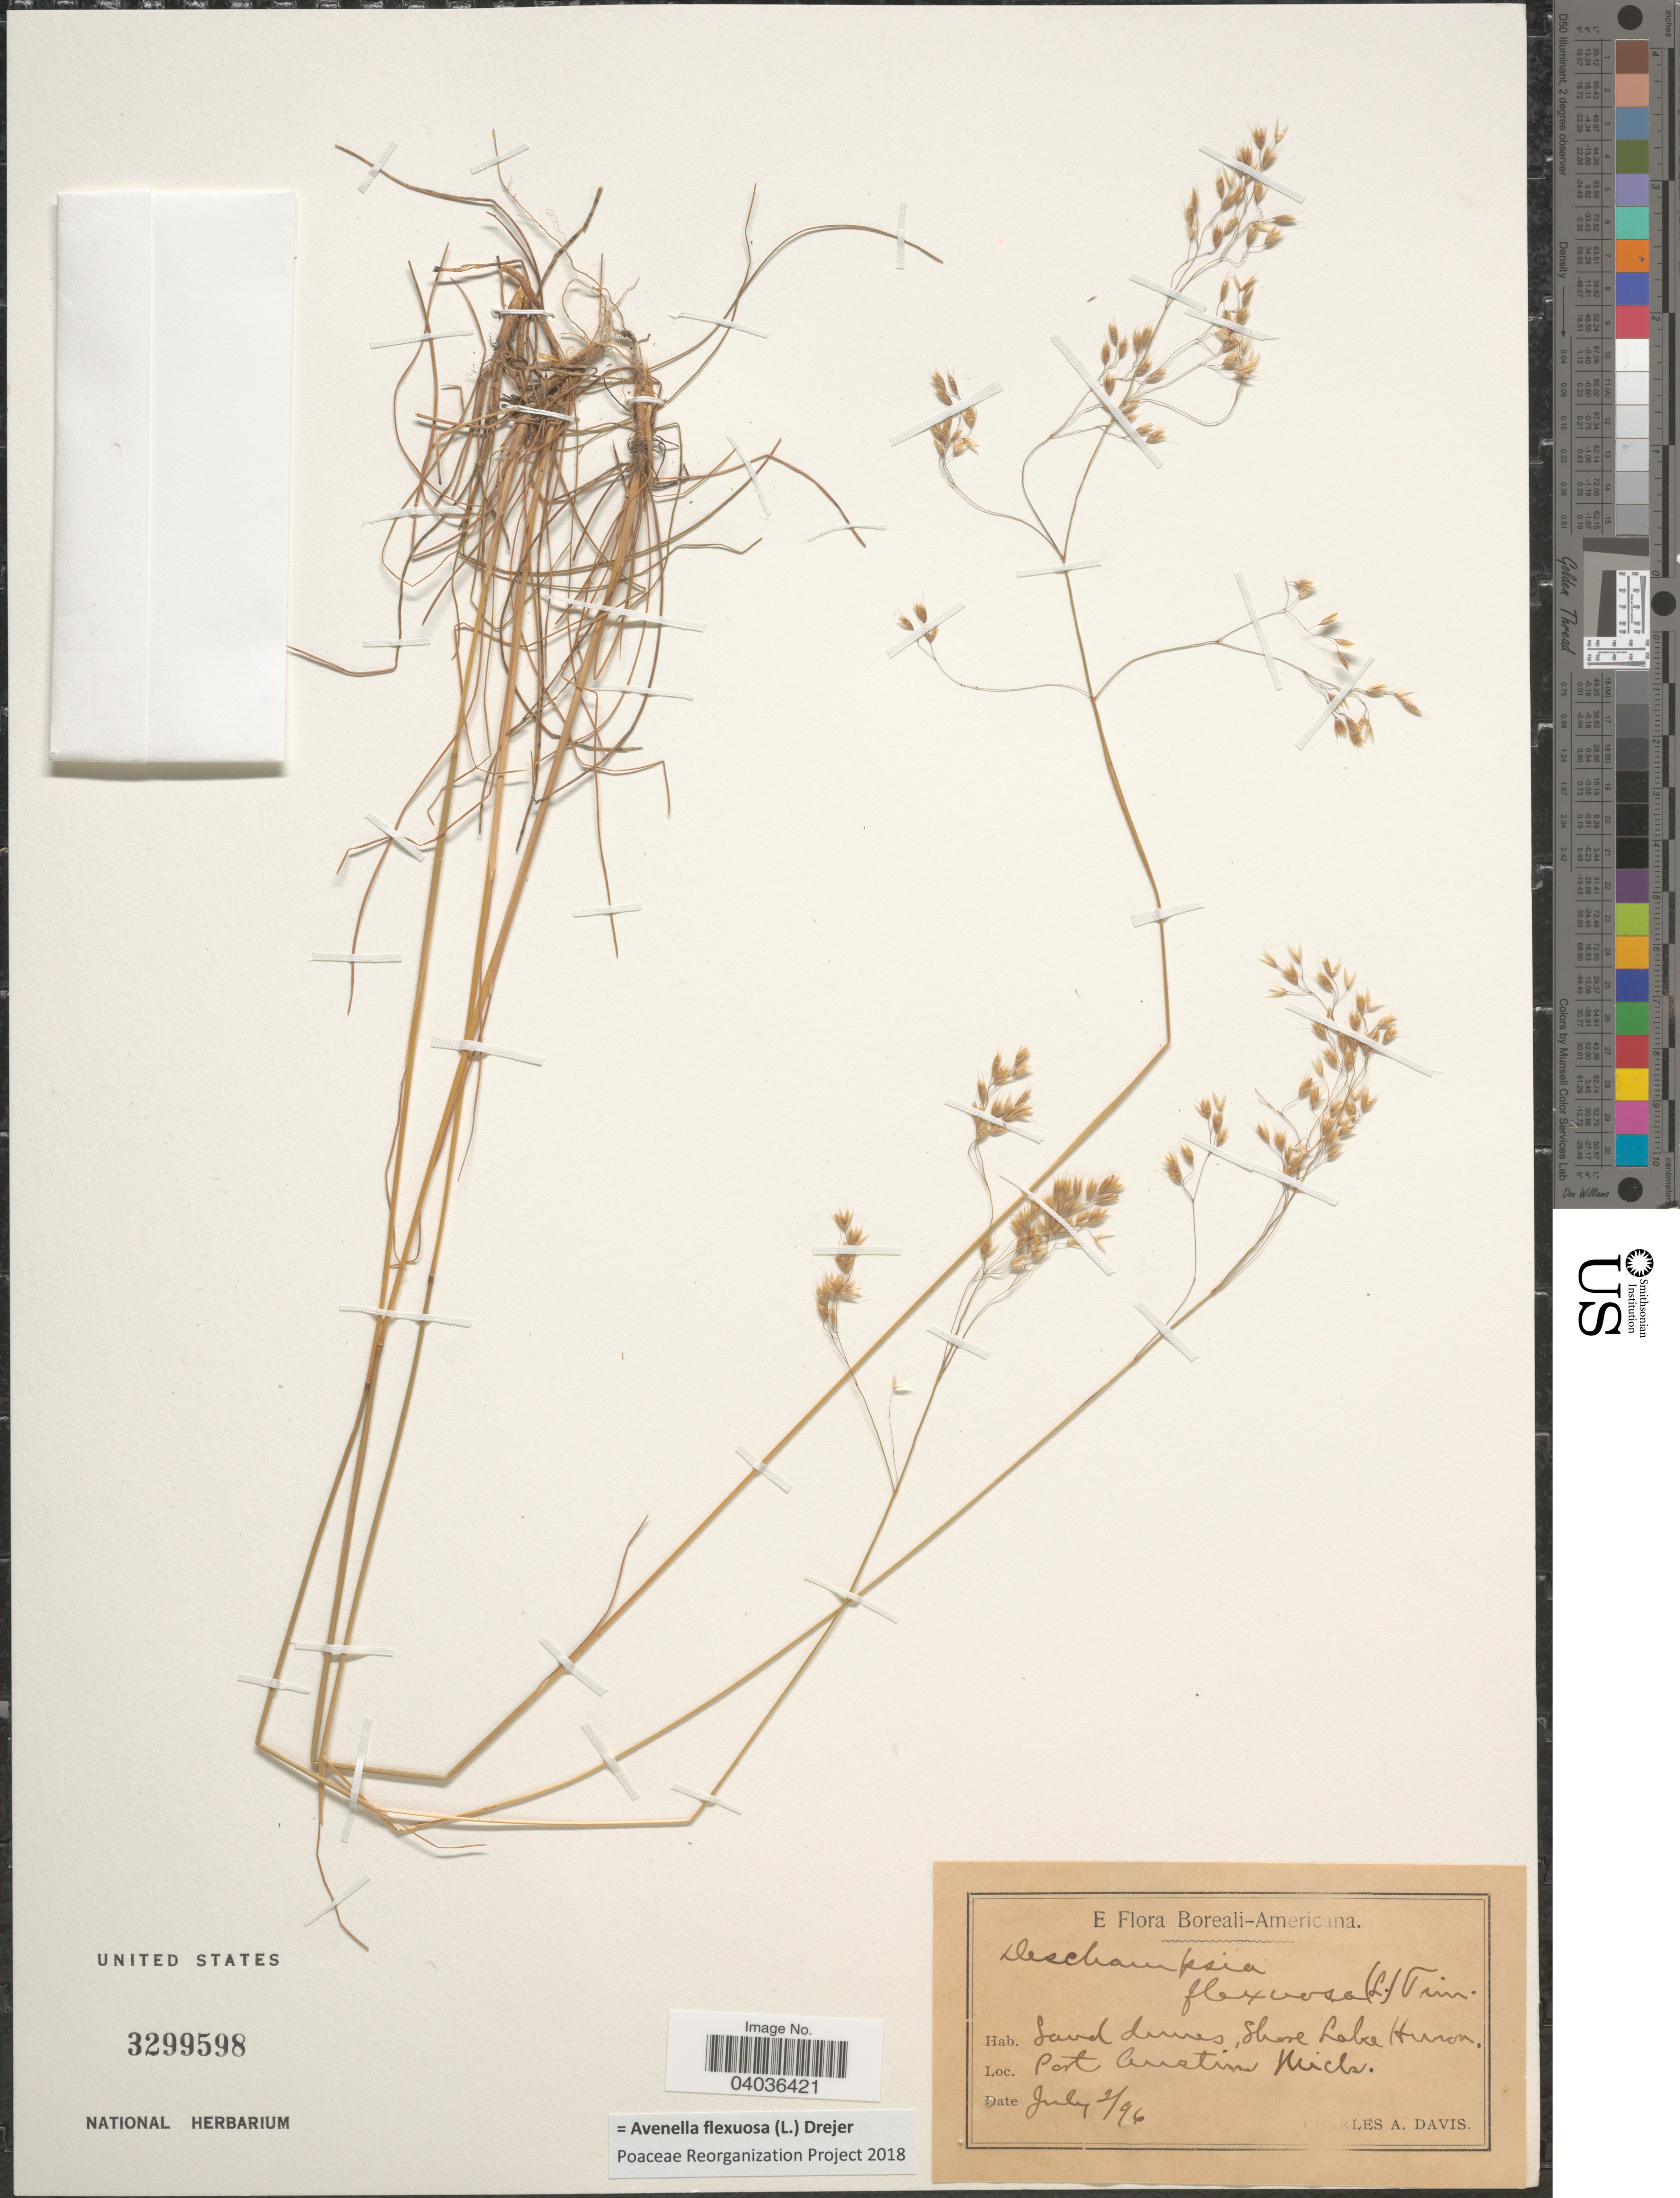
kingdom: Plantae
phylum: Tracheophyta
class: Liliopsida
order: Poales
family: Poaceae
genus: Avenella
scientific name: Avenella flexuosa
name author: (L.) Drejer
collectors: L. Davis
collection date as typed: Transcribed d/m/y: 2/7/96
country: United States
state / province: Michigan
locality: Sand dunes, Shore Lake Huron. Port Austin.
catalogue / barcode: US 3299598